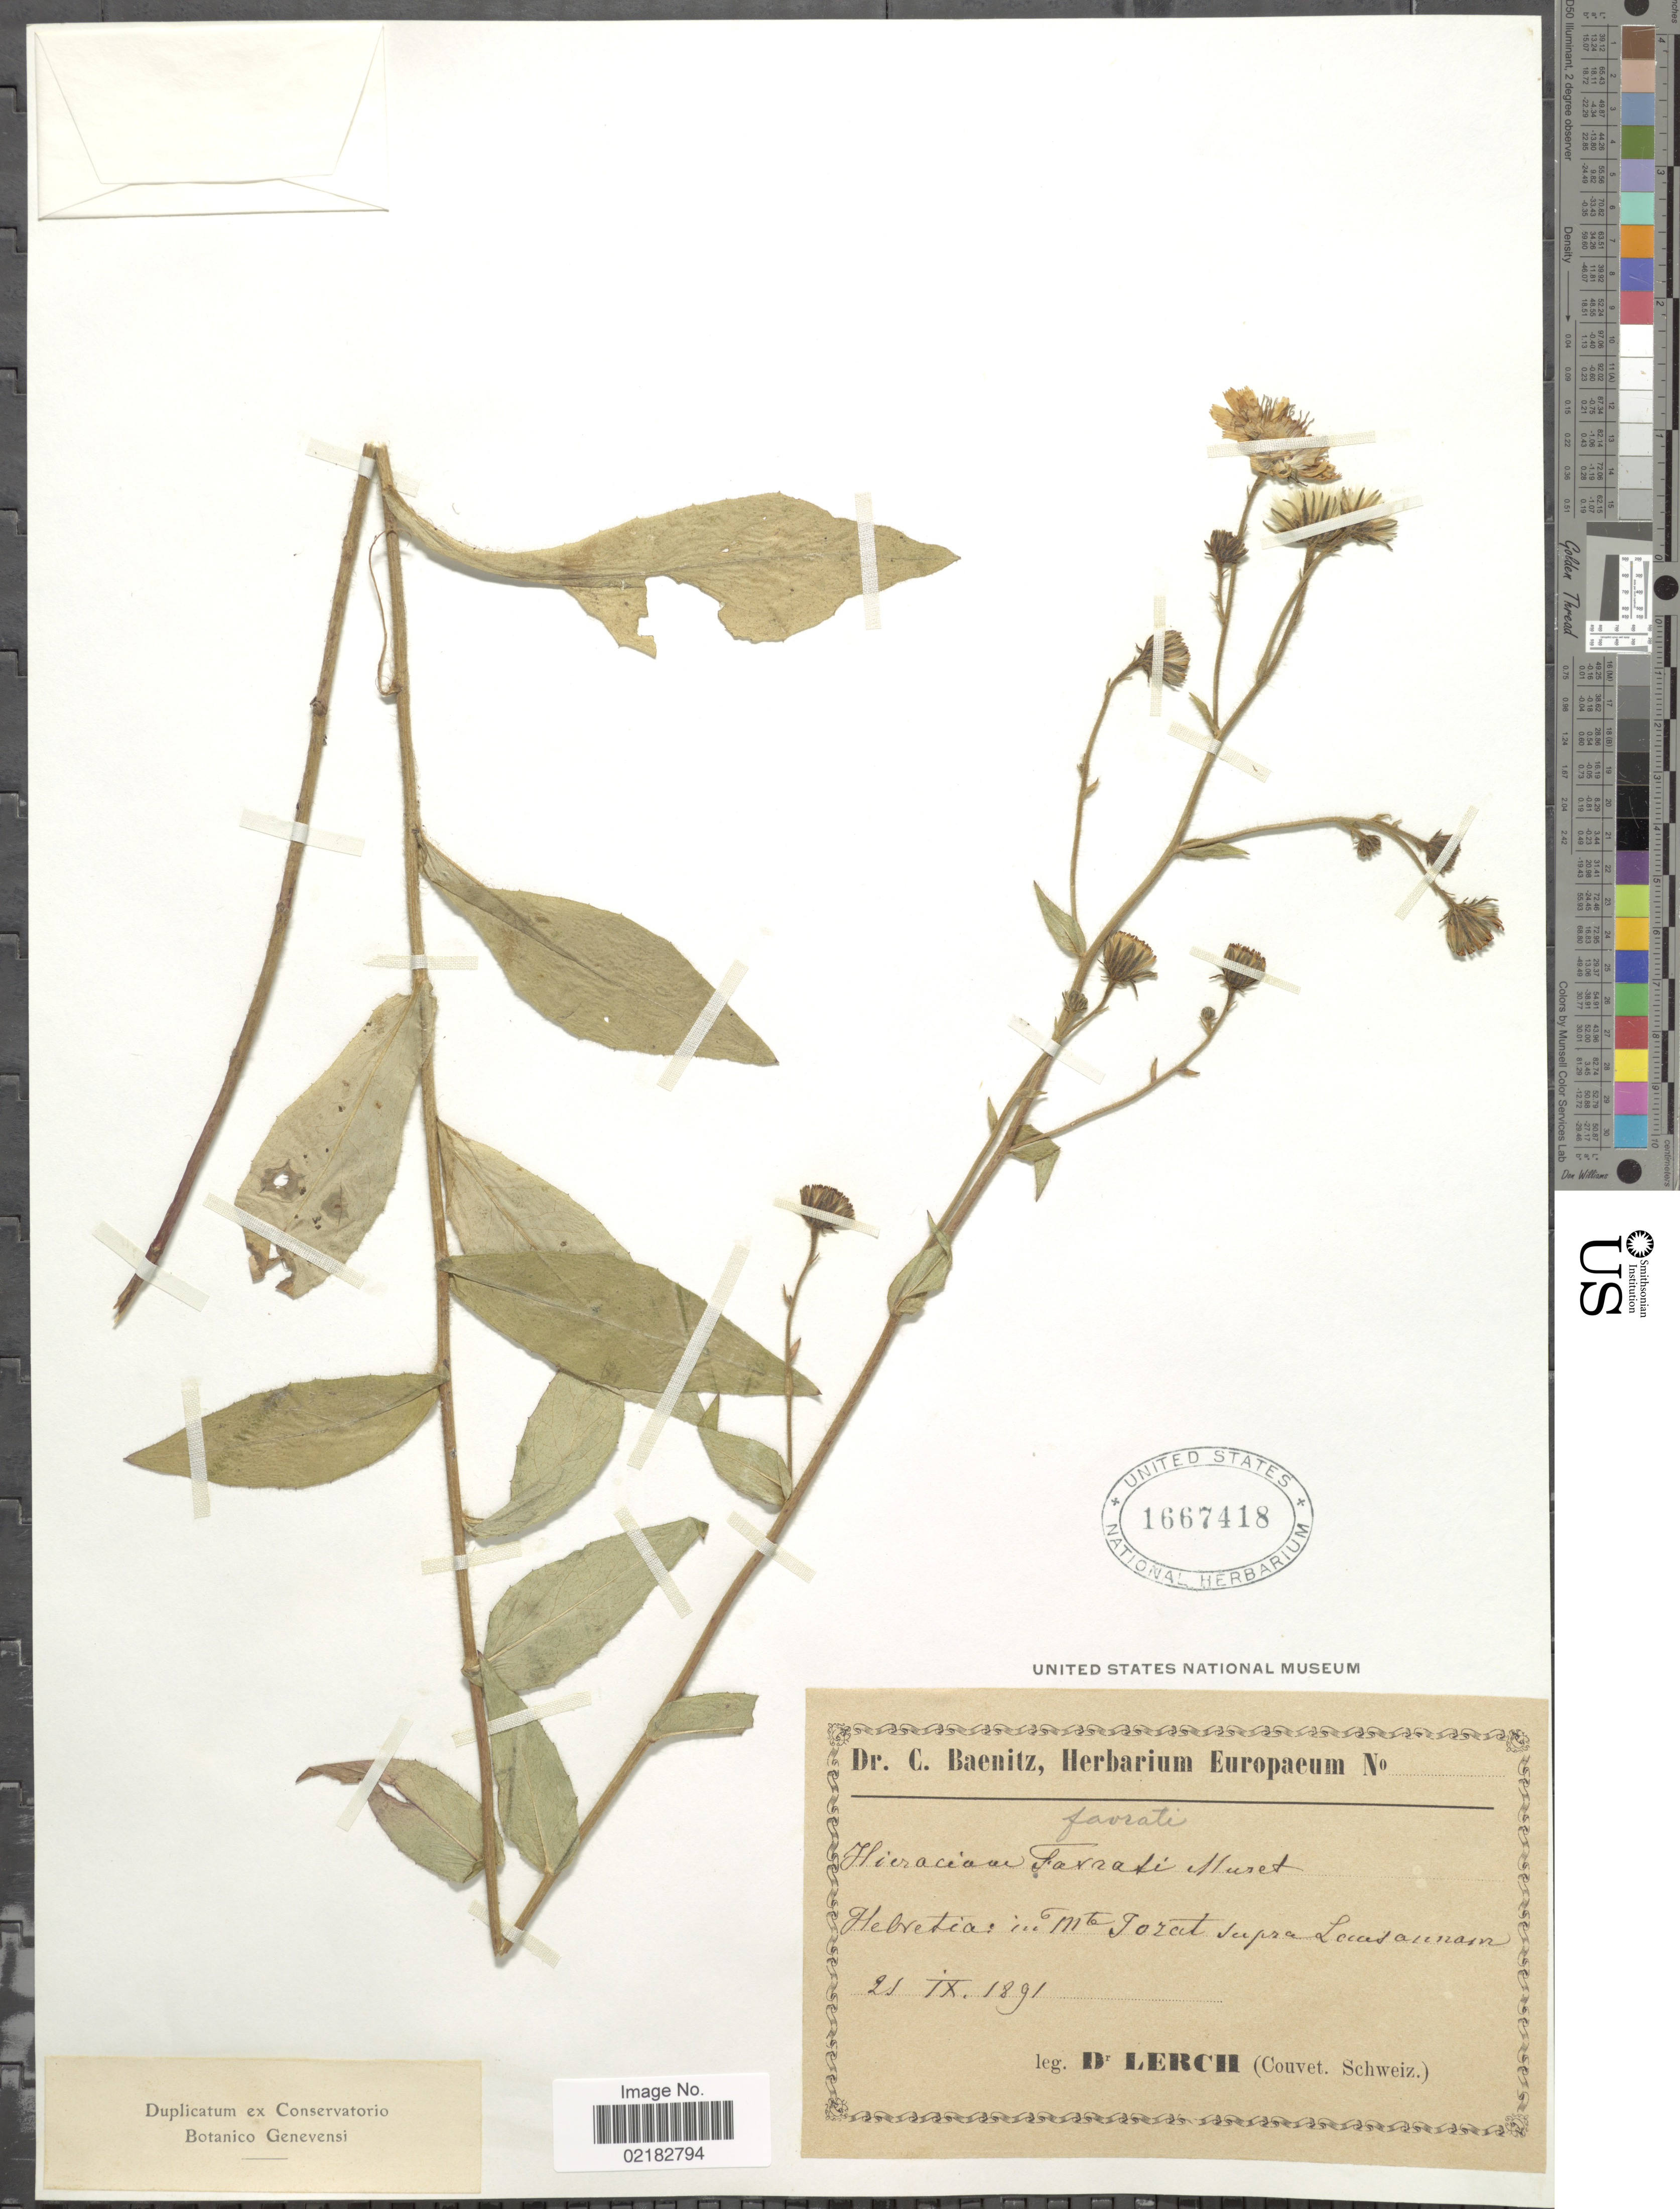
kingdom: Plantae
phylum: Tracheophyta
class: Magnoliopsida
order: Asterales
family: Asteraceae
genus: Hieracium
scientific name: Hieracium favratii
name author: Gremli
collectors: D. Lerch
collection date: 1891-09-21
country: Switzerland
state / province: Vaud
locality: Helvetia: in M-te Jorat supra Lausannaue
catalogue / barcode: US 1667418